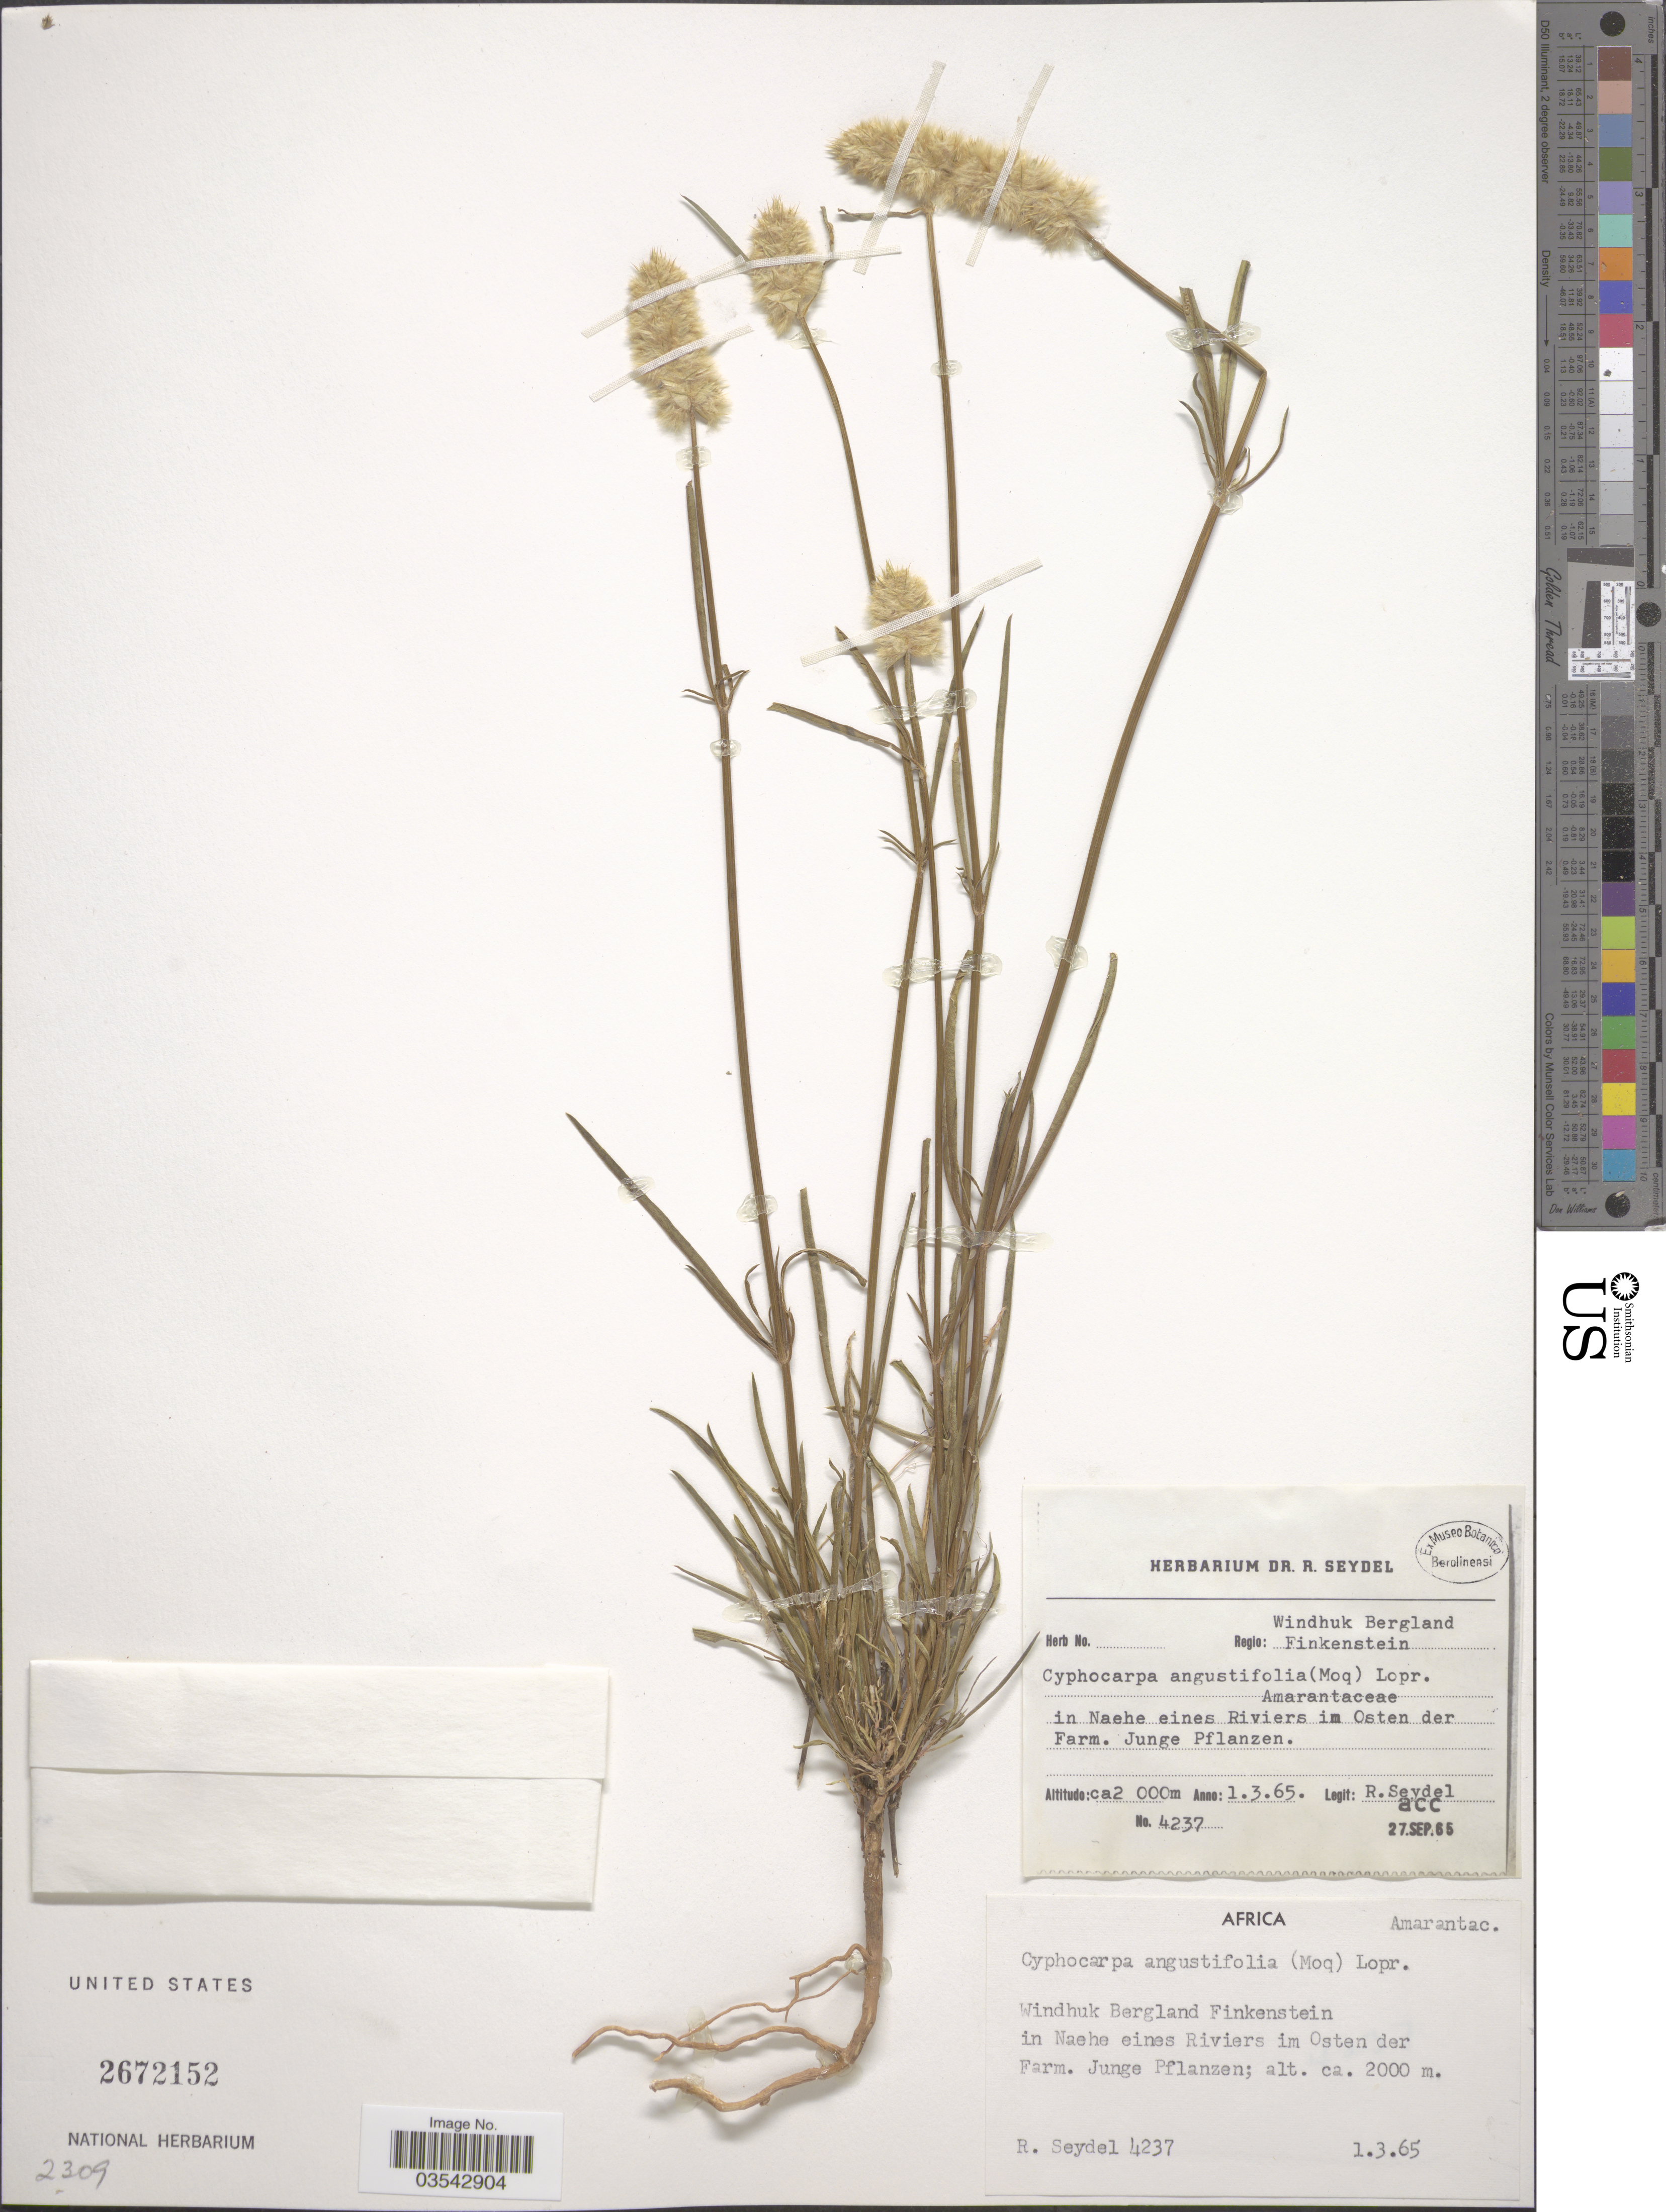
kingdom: Plantae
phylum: Tracheophyta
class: Magnoliopsida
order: Caryophyllales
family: Amaranthaceae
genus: Kyphocarpa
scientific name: Kyphocarpa angustifolia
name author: Lopr.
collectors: R. Seydel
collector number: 4237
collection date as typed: Transcribed d/m/y: 1/3/65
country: Namibia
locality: Regio: Windhuk Bergland Finkenstein. In Naehe eines Riviers im Osten der Farm. Junge Pflanzen. Africa.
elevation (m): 2000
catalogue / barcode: US 2672152